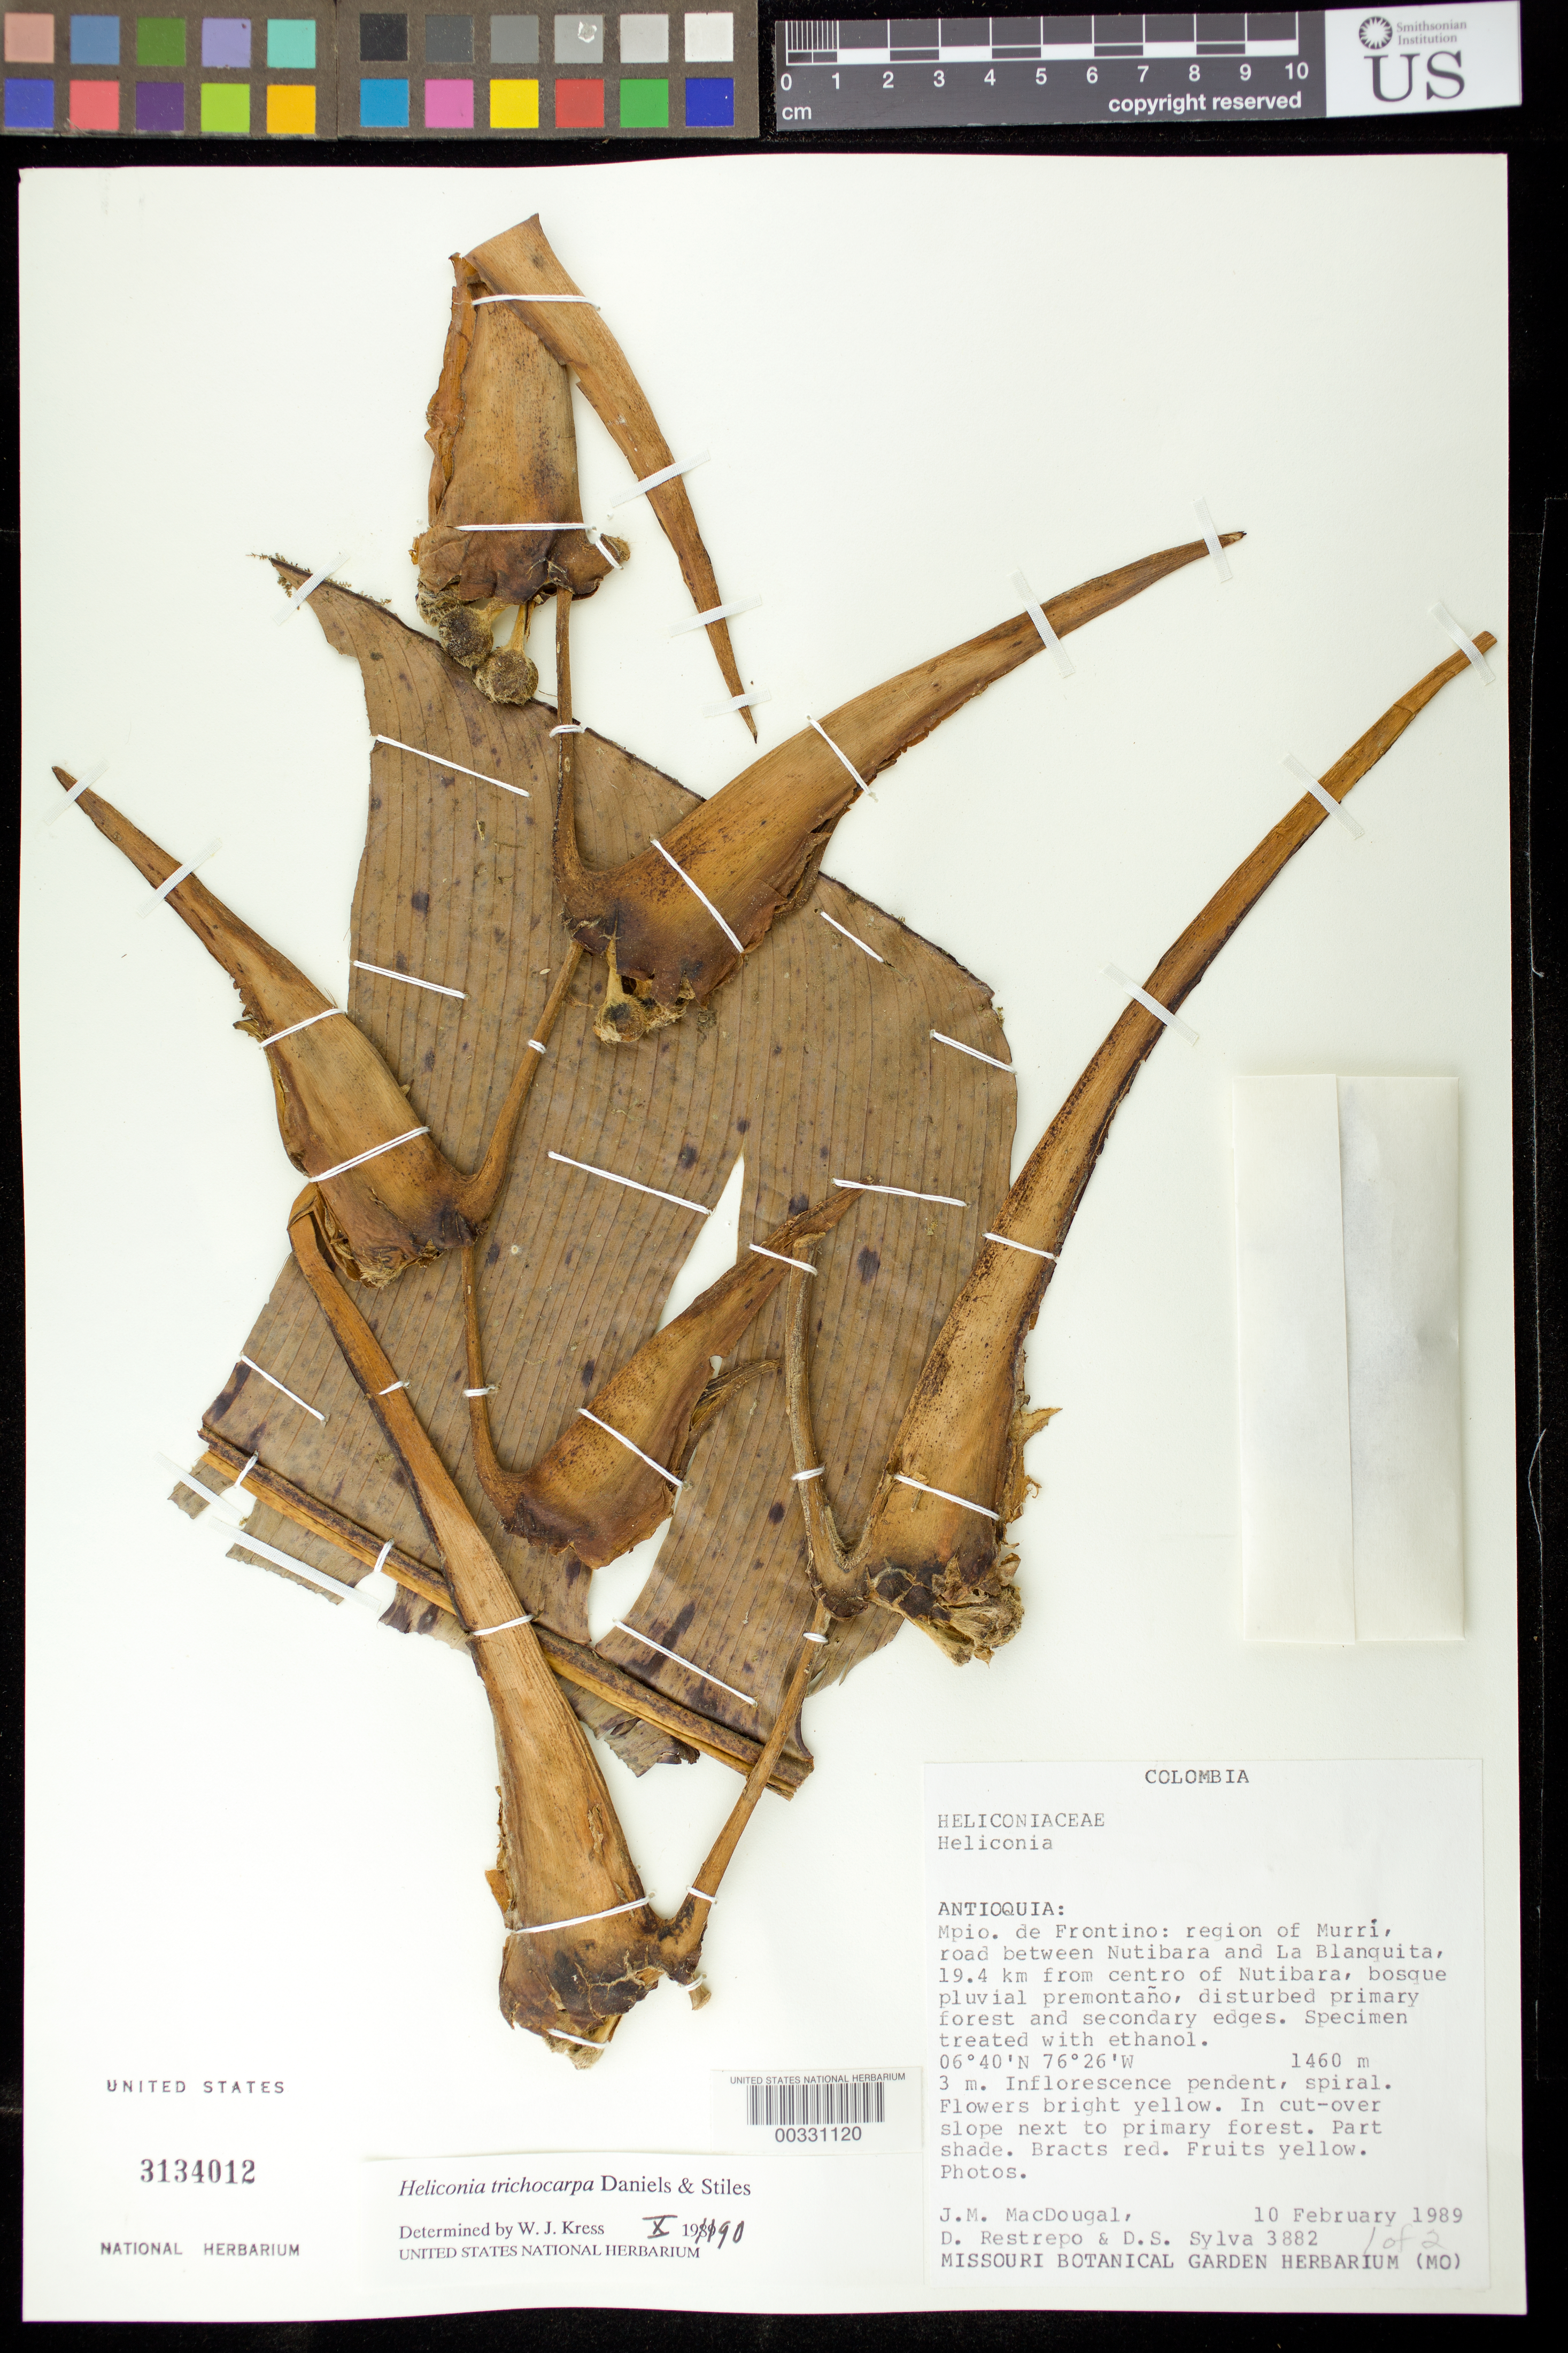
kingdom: Plantae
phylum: Tracheophyta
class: Liliopsida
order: Zingiberales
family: Heliconiaceae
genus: Heliconia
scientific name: Heliconia trichocarpa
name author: G.S. Daniels & F.G. Stiles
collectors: J. M. MacDougal, D. Restrepo & D. Sylva S.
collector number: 3882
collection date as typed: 10 Feb 1989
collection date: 1989-02-10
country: Colombia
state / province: Antioquia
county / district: Frontino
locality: Mun of Frontino, region of Murri, road between Nutibara and la Blanquita, 19.4 km from Centro of Nutibara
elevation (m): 1460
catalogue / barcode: US 3134012